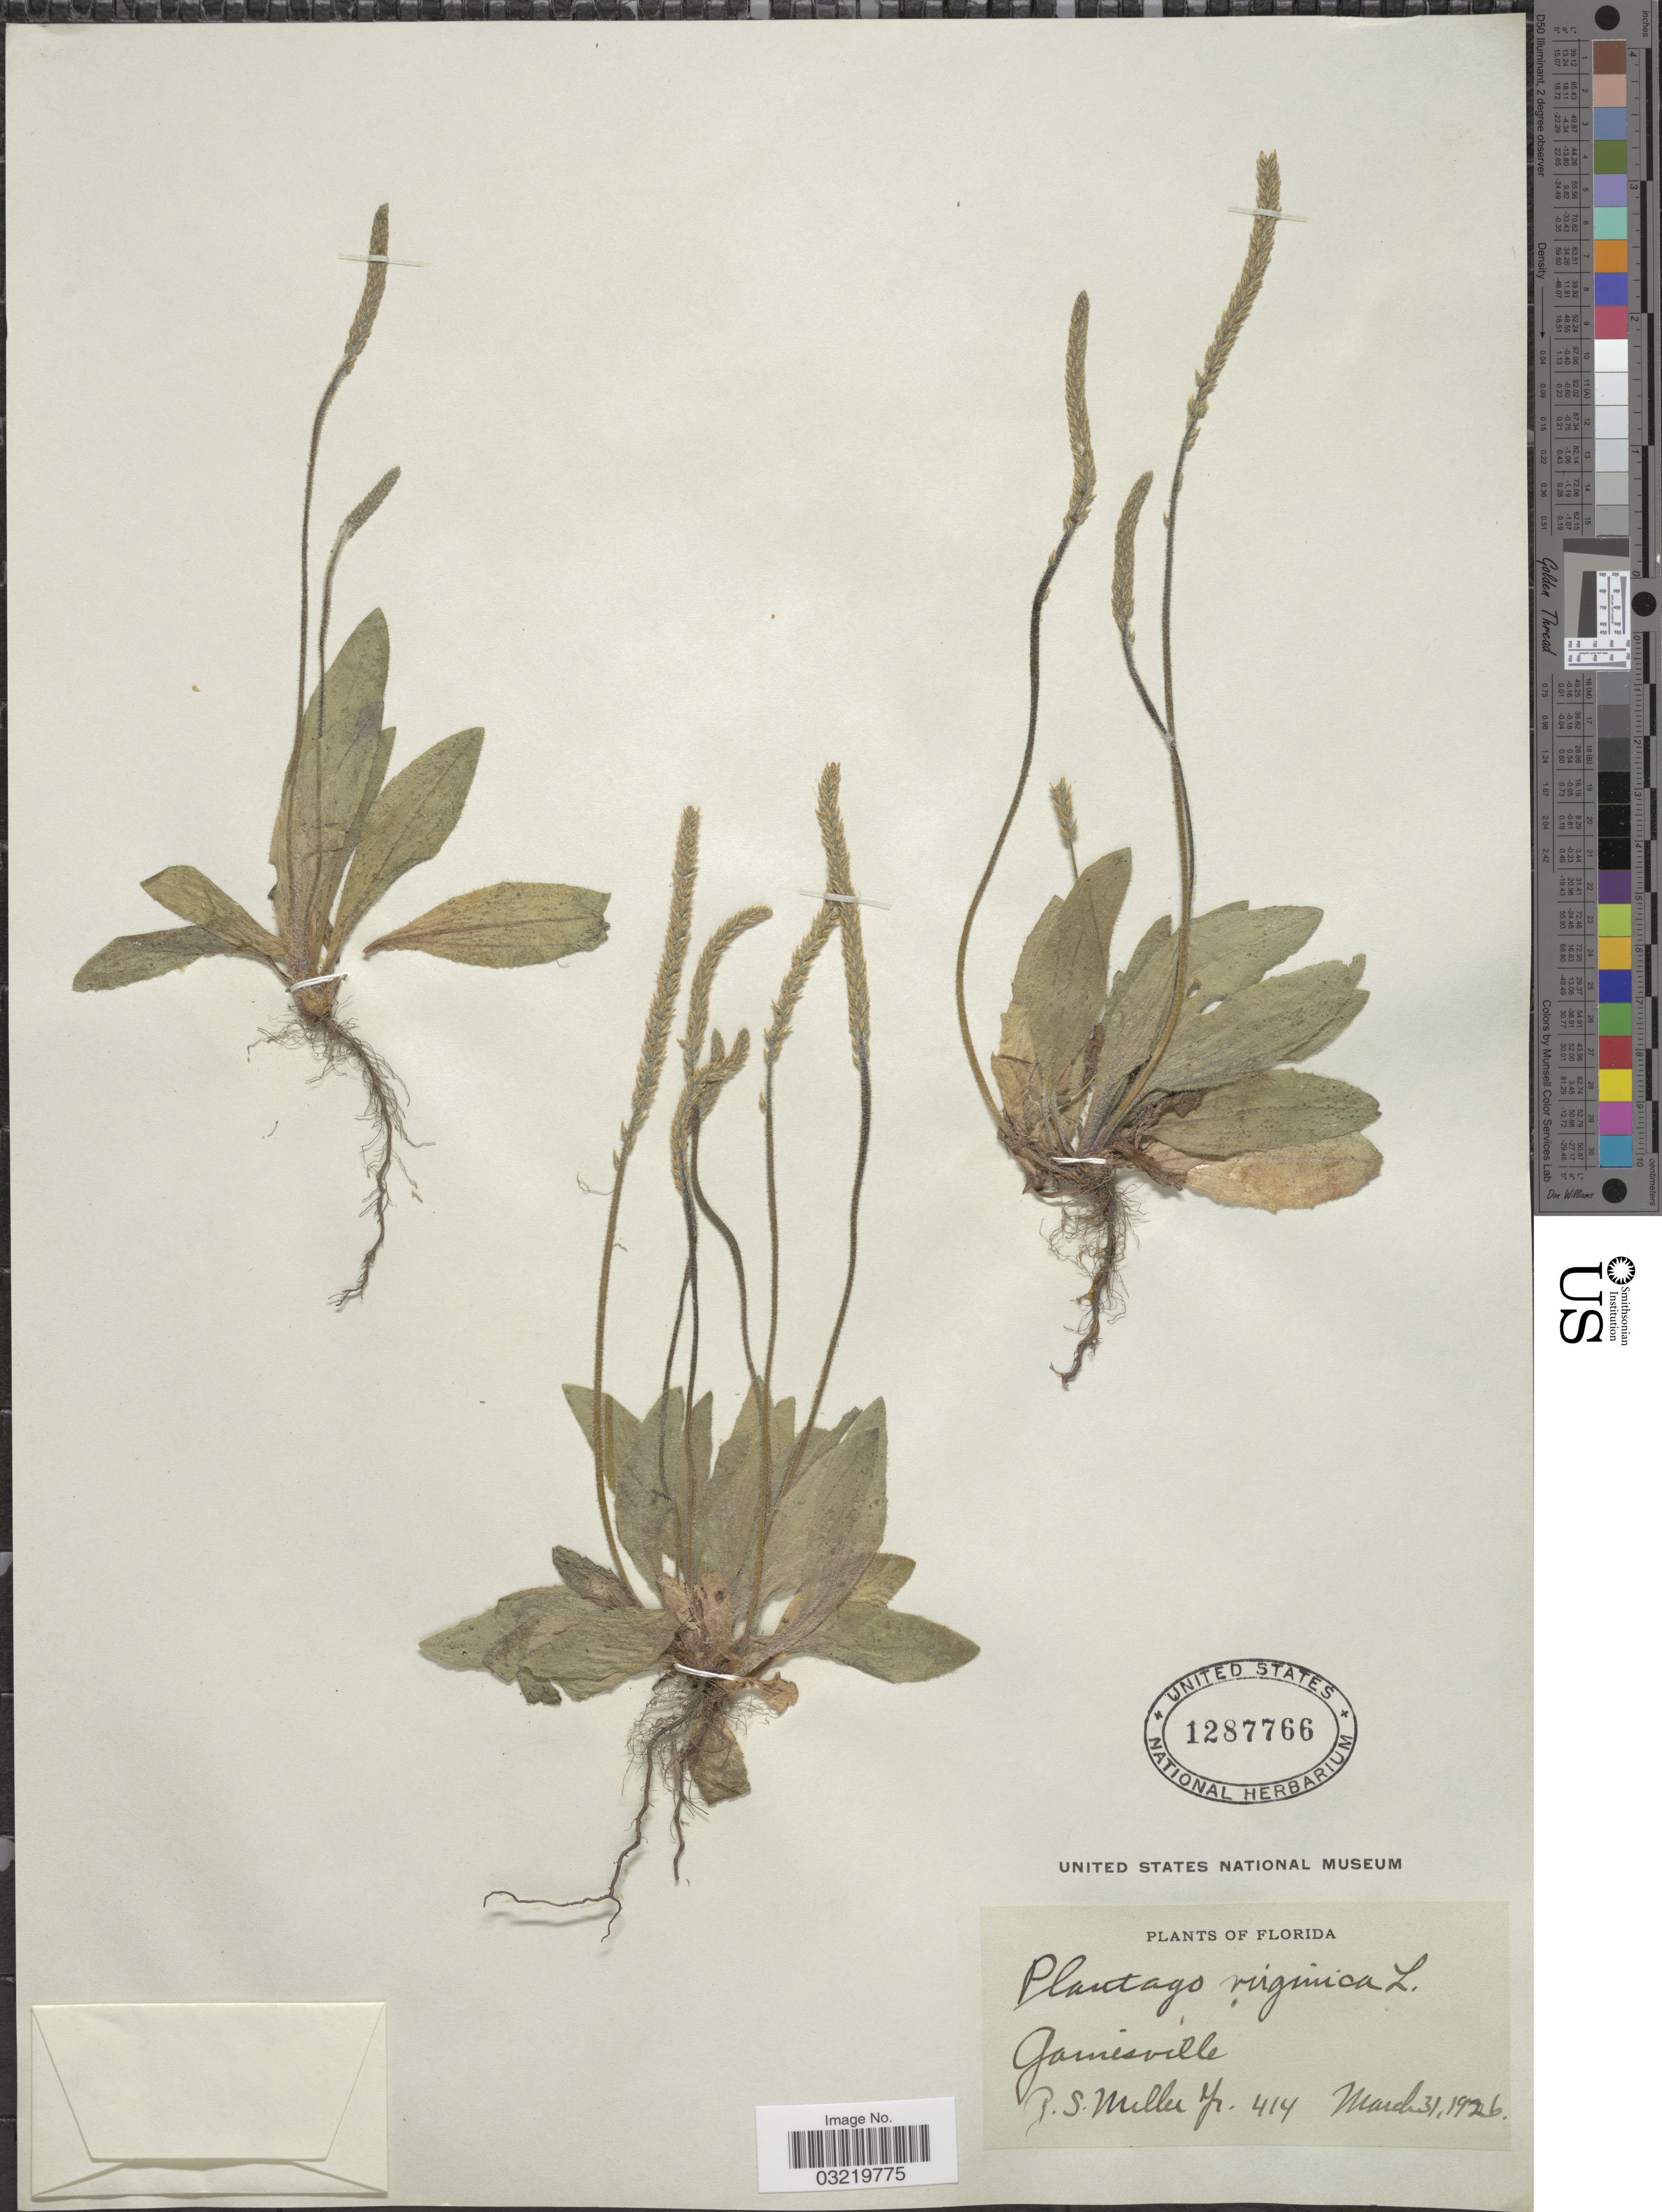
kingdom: Plantae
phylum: Tracheophyta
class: Magnoliopsida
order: Lamiales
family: Plantaginaceae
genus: Plantago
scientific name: Plantago virginica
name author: L.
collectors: G. S. Miller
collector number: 414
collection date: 1926-03-31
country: United States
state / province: Florida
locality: Gainesville.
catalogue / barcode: US 1287766